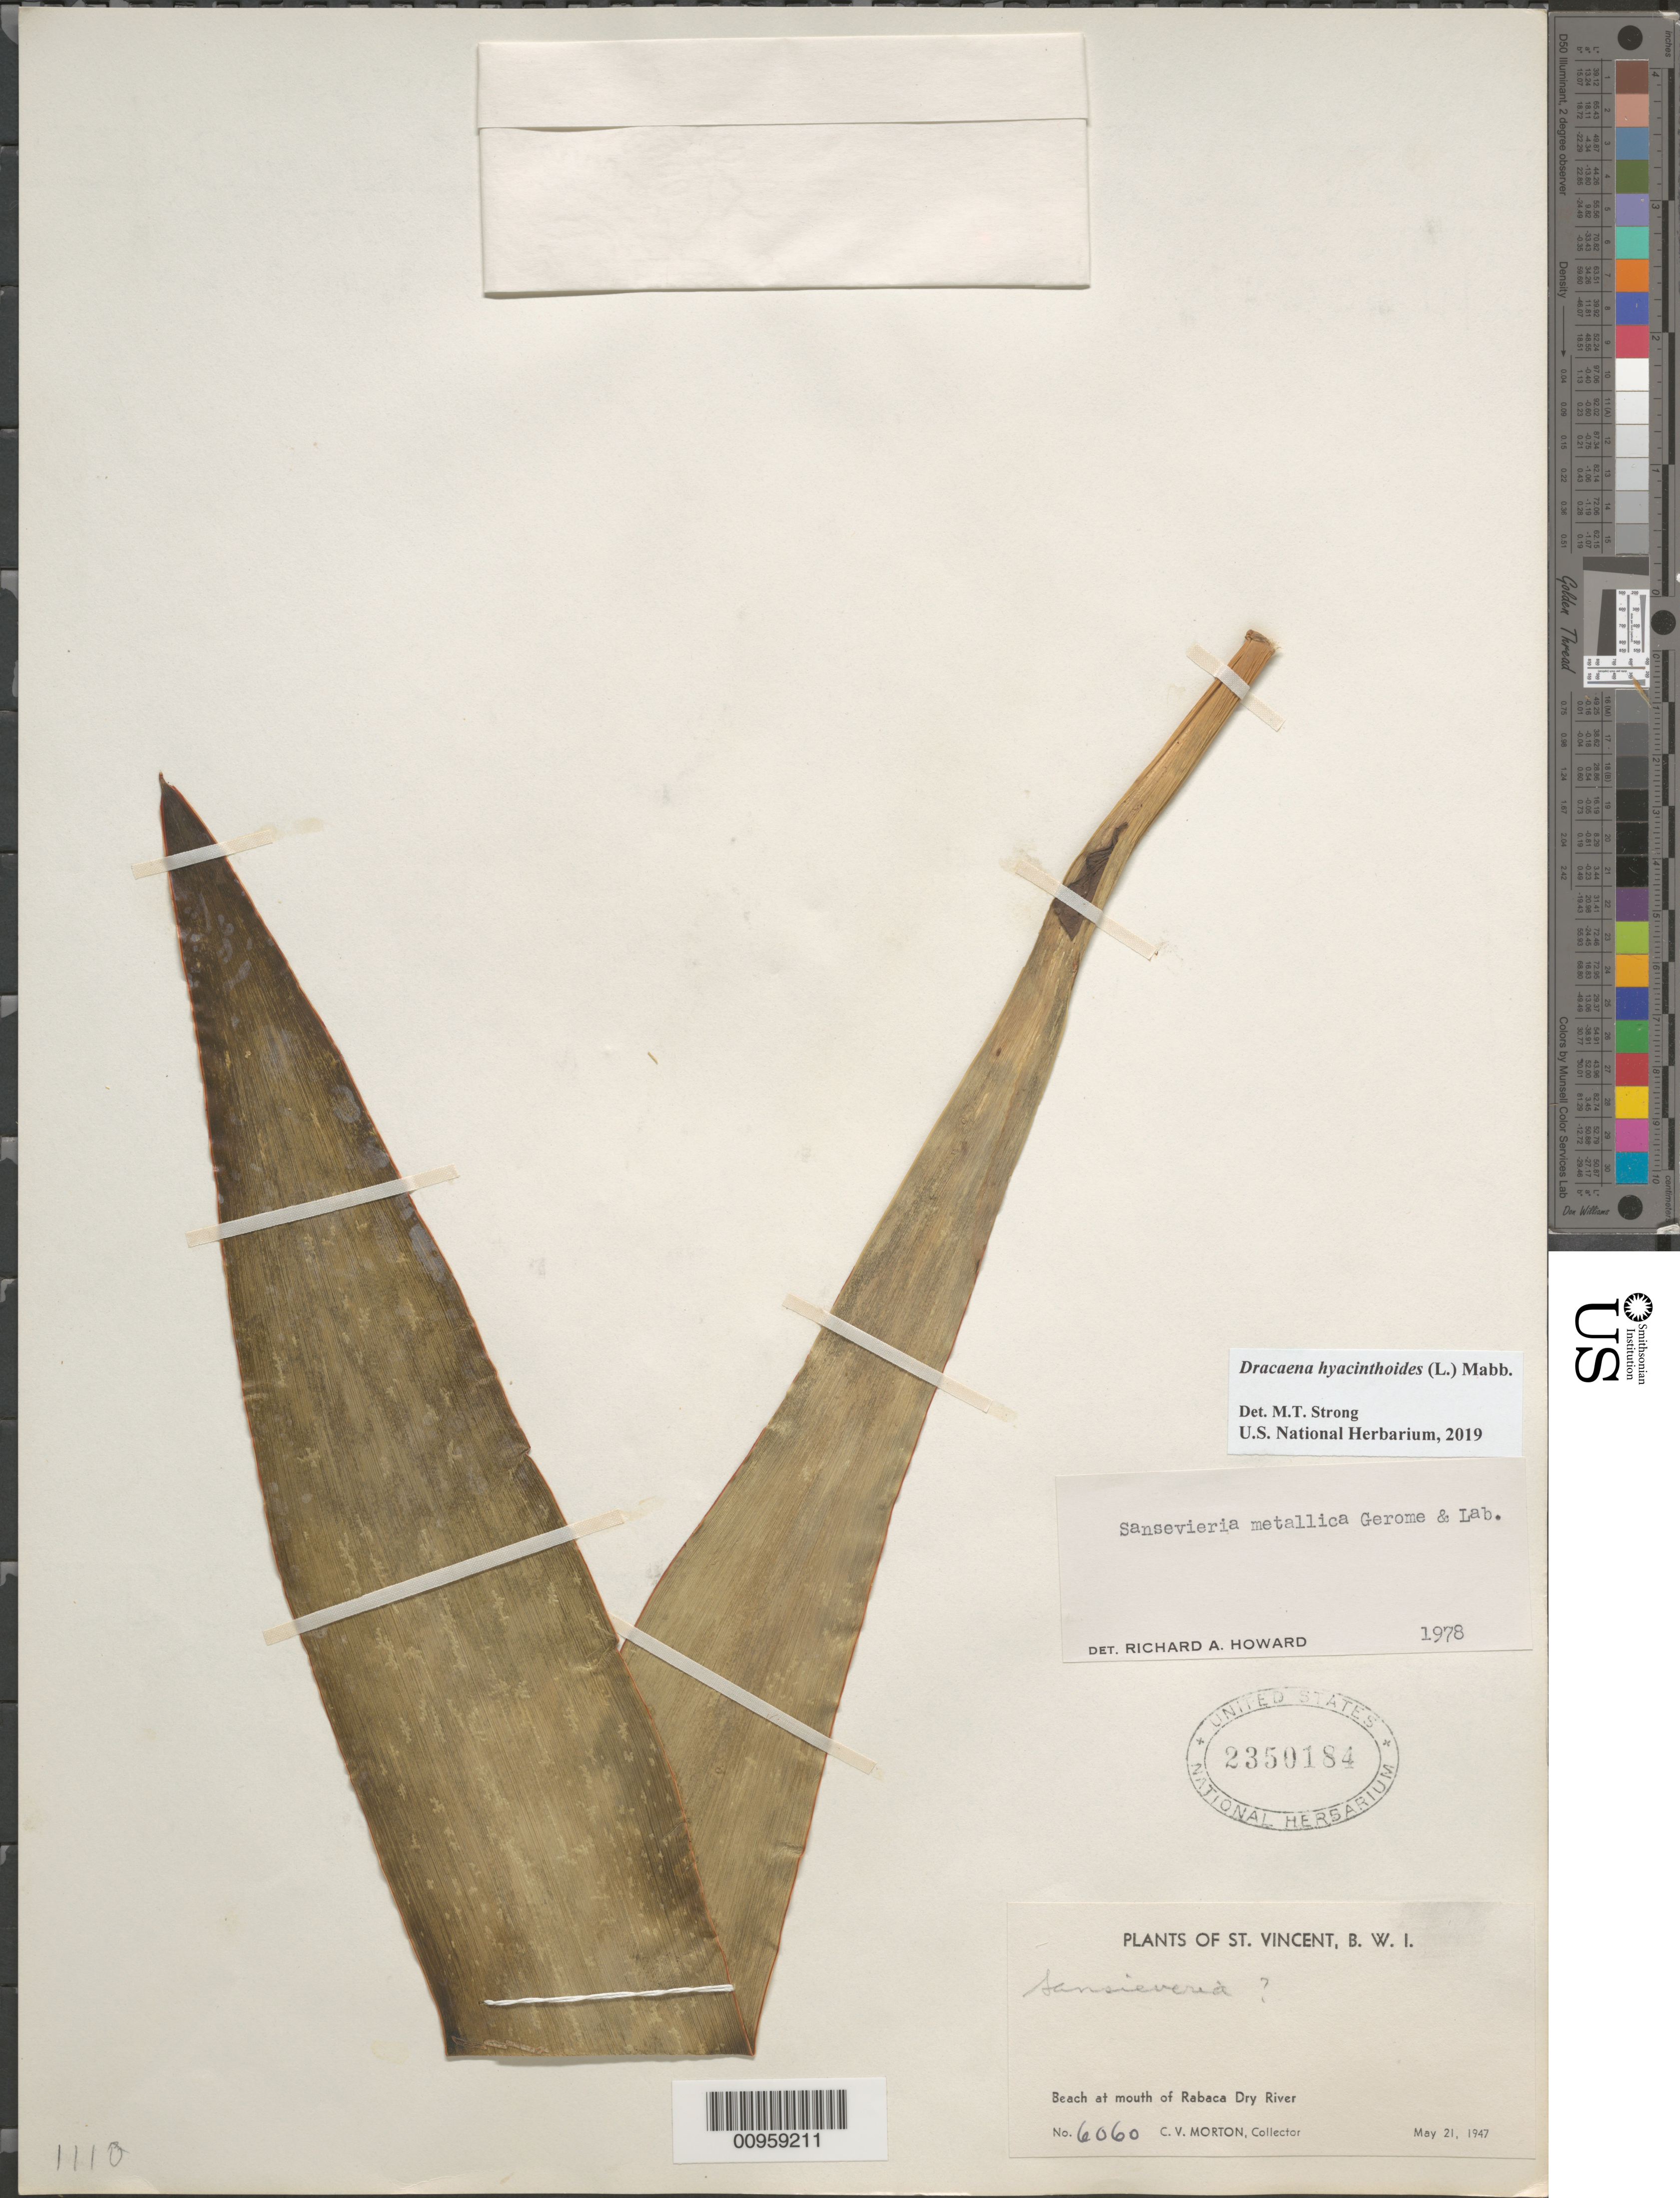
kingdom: Plantae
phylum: Tracheophyta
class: Liliopsida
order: Asparagales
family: Asparagaceae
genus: Dracaena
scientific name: Dracaena hyacinthoides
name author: (L.) Mabb.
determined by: Strong, Mark T., (BOT), Smithsonian Institution - National Museum of Natural History (UNITED STATES)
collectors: C. V. Morton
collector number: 6060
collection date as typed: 21 May 1947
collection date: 1947-05-21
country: St. Vincent - Grenadines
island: St. Vincent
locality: Beach at mouth of Rabaca Dry River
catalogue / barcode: US 2350184